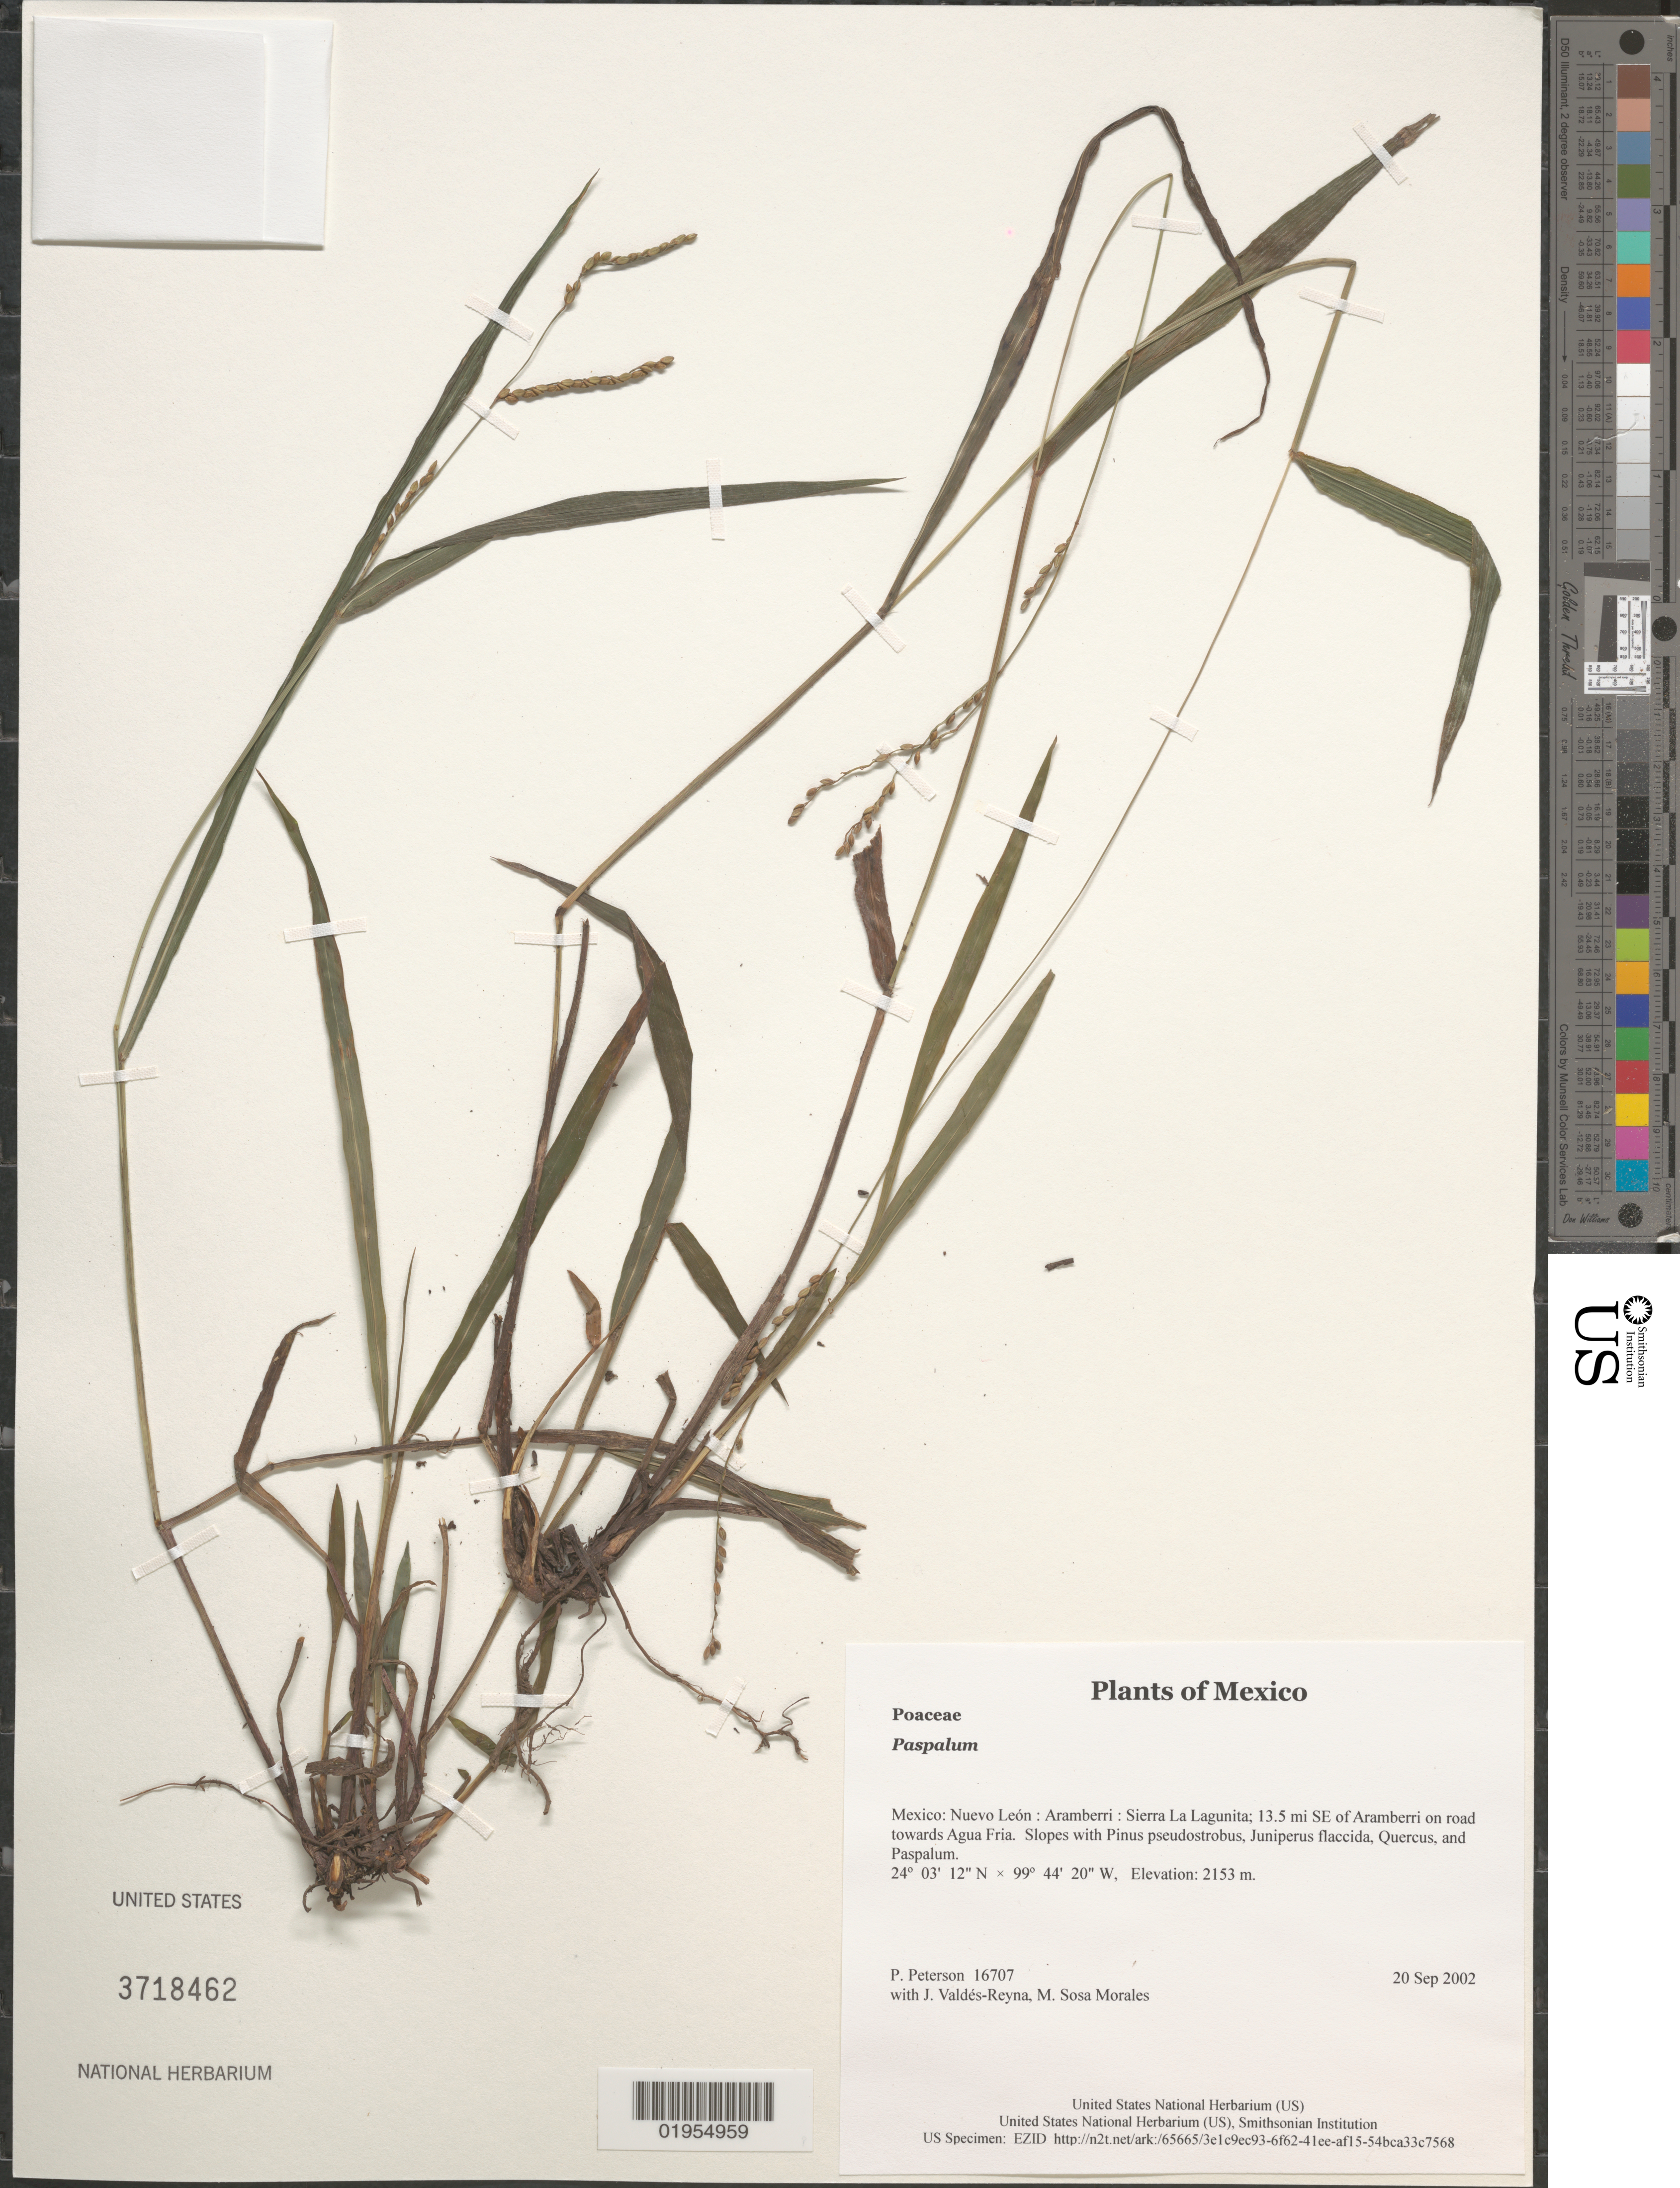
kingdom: Plantae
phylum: Tracheophyta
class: Liliopsida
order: Poales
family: Poaceae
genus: Paspalum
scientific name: Paspalum sp.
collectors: P. M. Peterson, J. Valdés-Reyna & M. Sosa Morales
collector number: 16707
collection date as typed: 20 Sep 2002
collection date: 2002-09-20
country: Mexico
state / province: Nuevo León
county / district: Aramberri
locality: Sierra La Lagunita; 13.5 mi SE of Aramberri on road towards Agua Fria. Slopes with Pinus pseudostrobus, Juniperus flaccida, Quercus, and Paspalum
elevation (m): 2153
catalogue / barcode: US 3718462